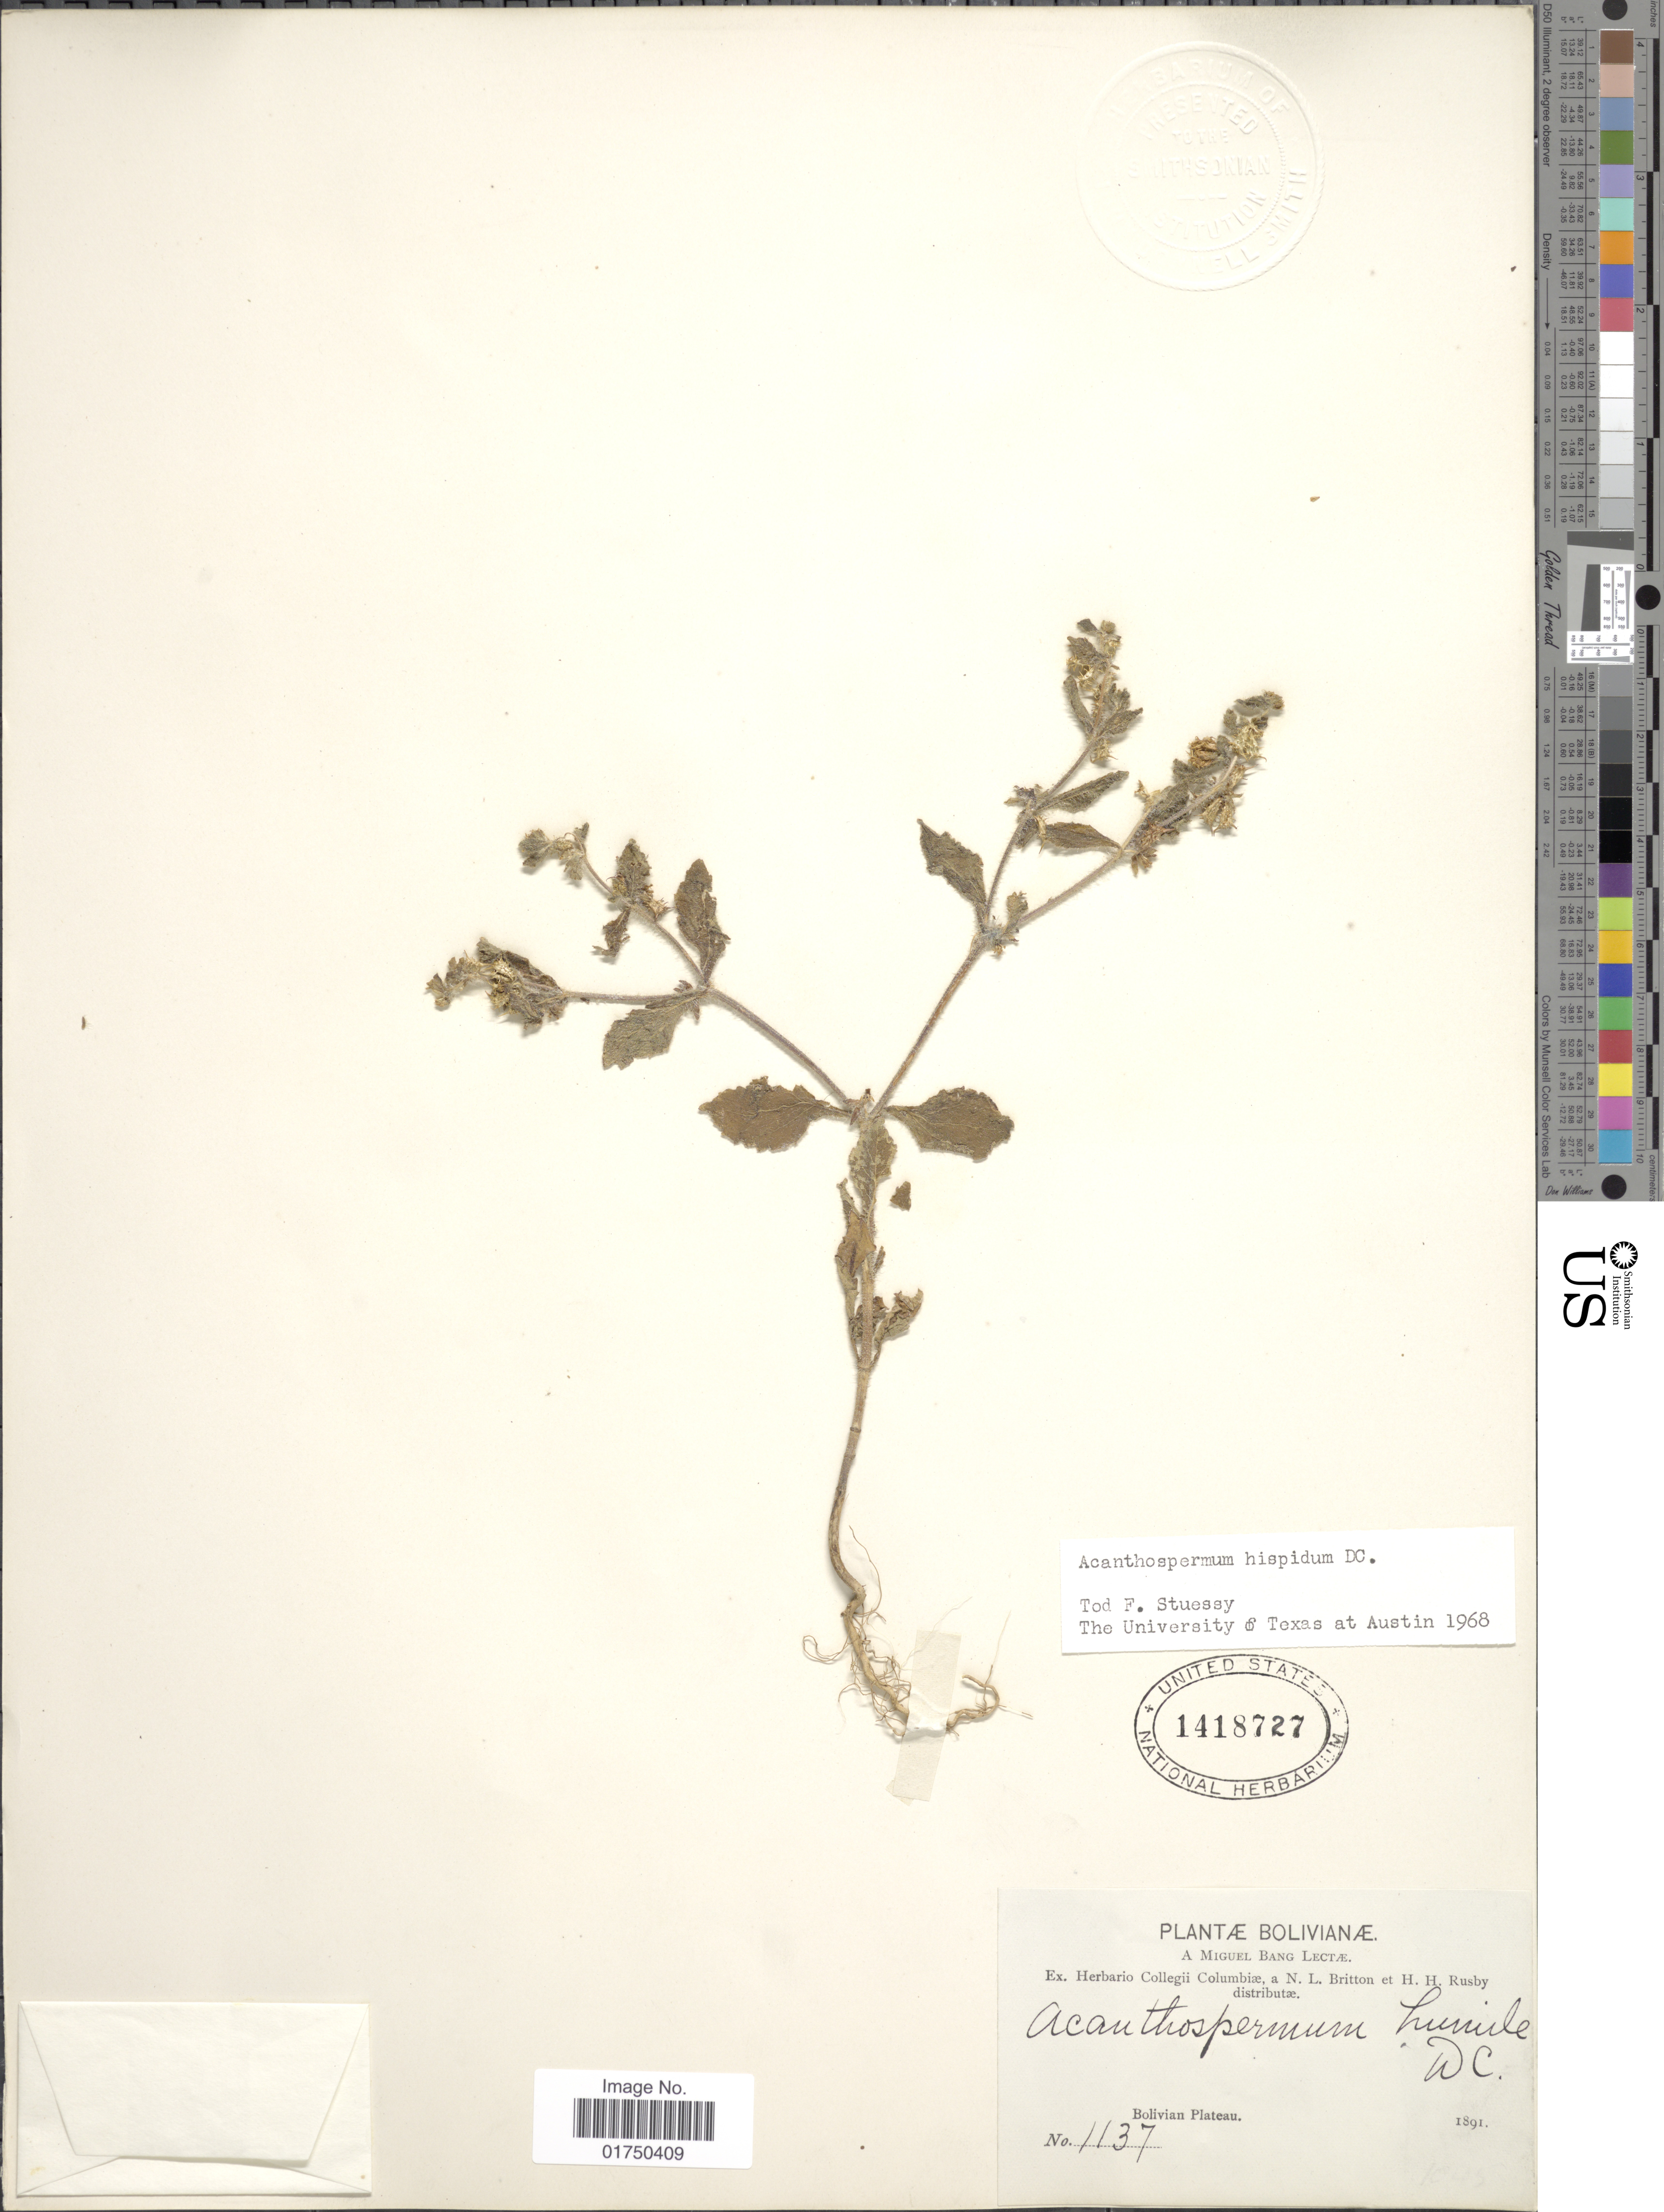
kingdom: Plantae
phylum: Tracheophyta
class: Magnoliopsida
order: Asterales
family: Asteraceae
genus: Acanthospermum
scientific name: Acanthospermum hispidum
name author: DC.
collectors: M. Bang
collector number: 1137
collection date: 1891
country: Bolivia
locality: Bolivian Plateau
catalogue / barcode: US 1418727